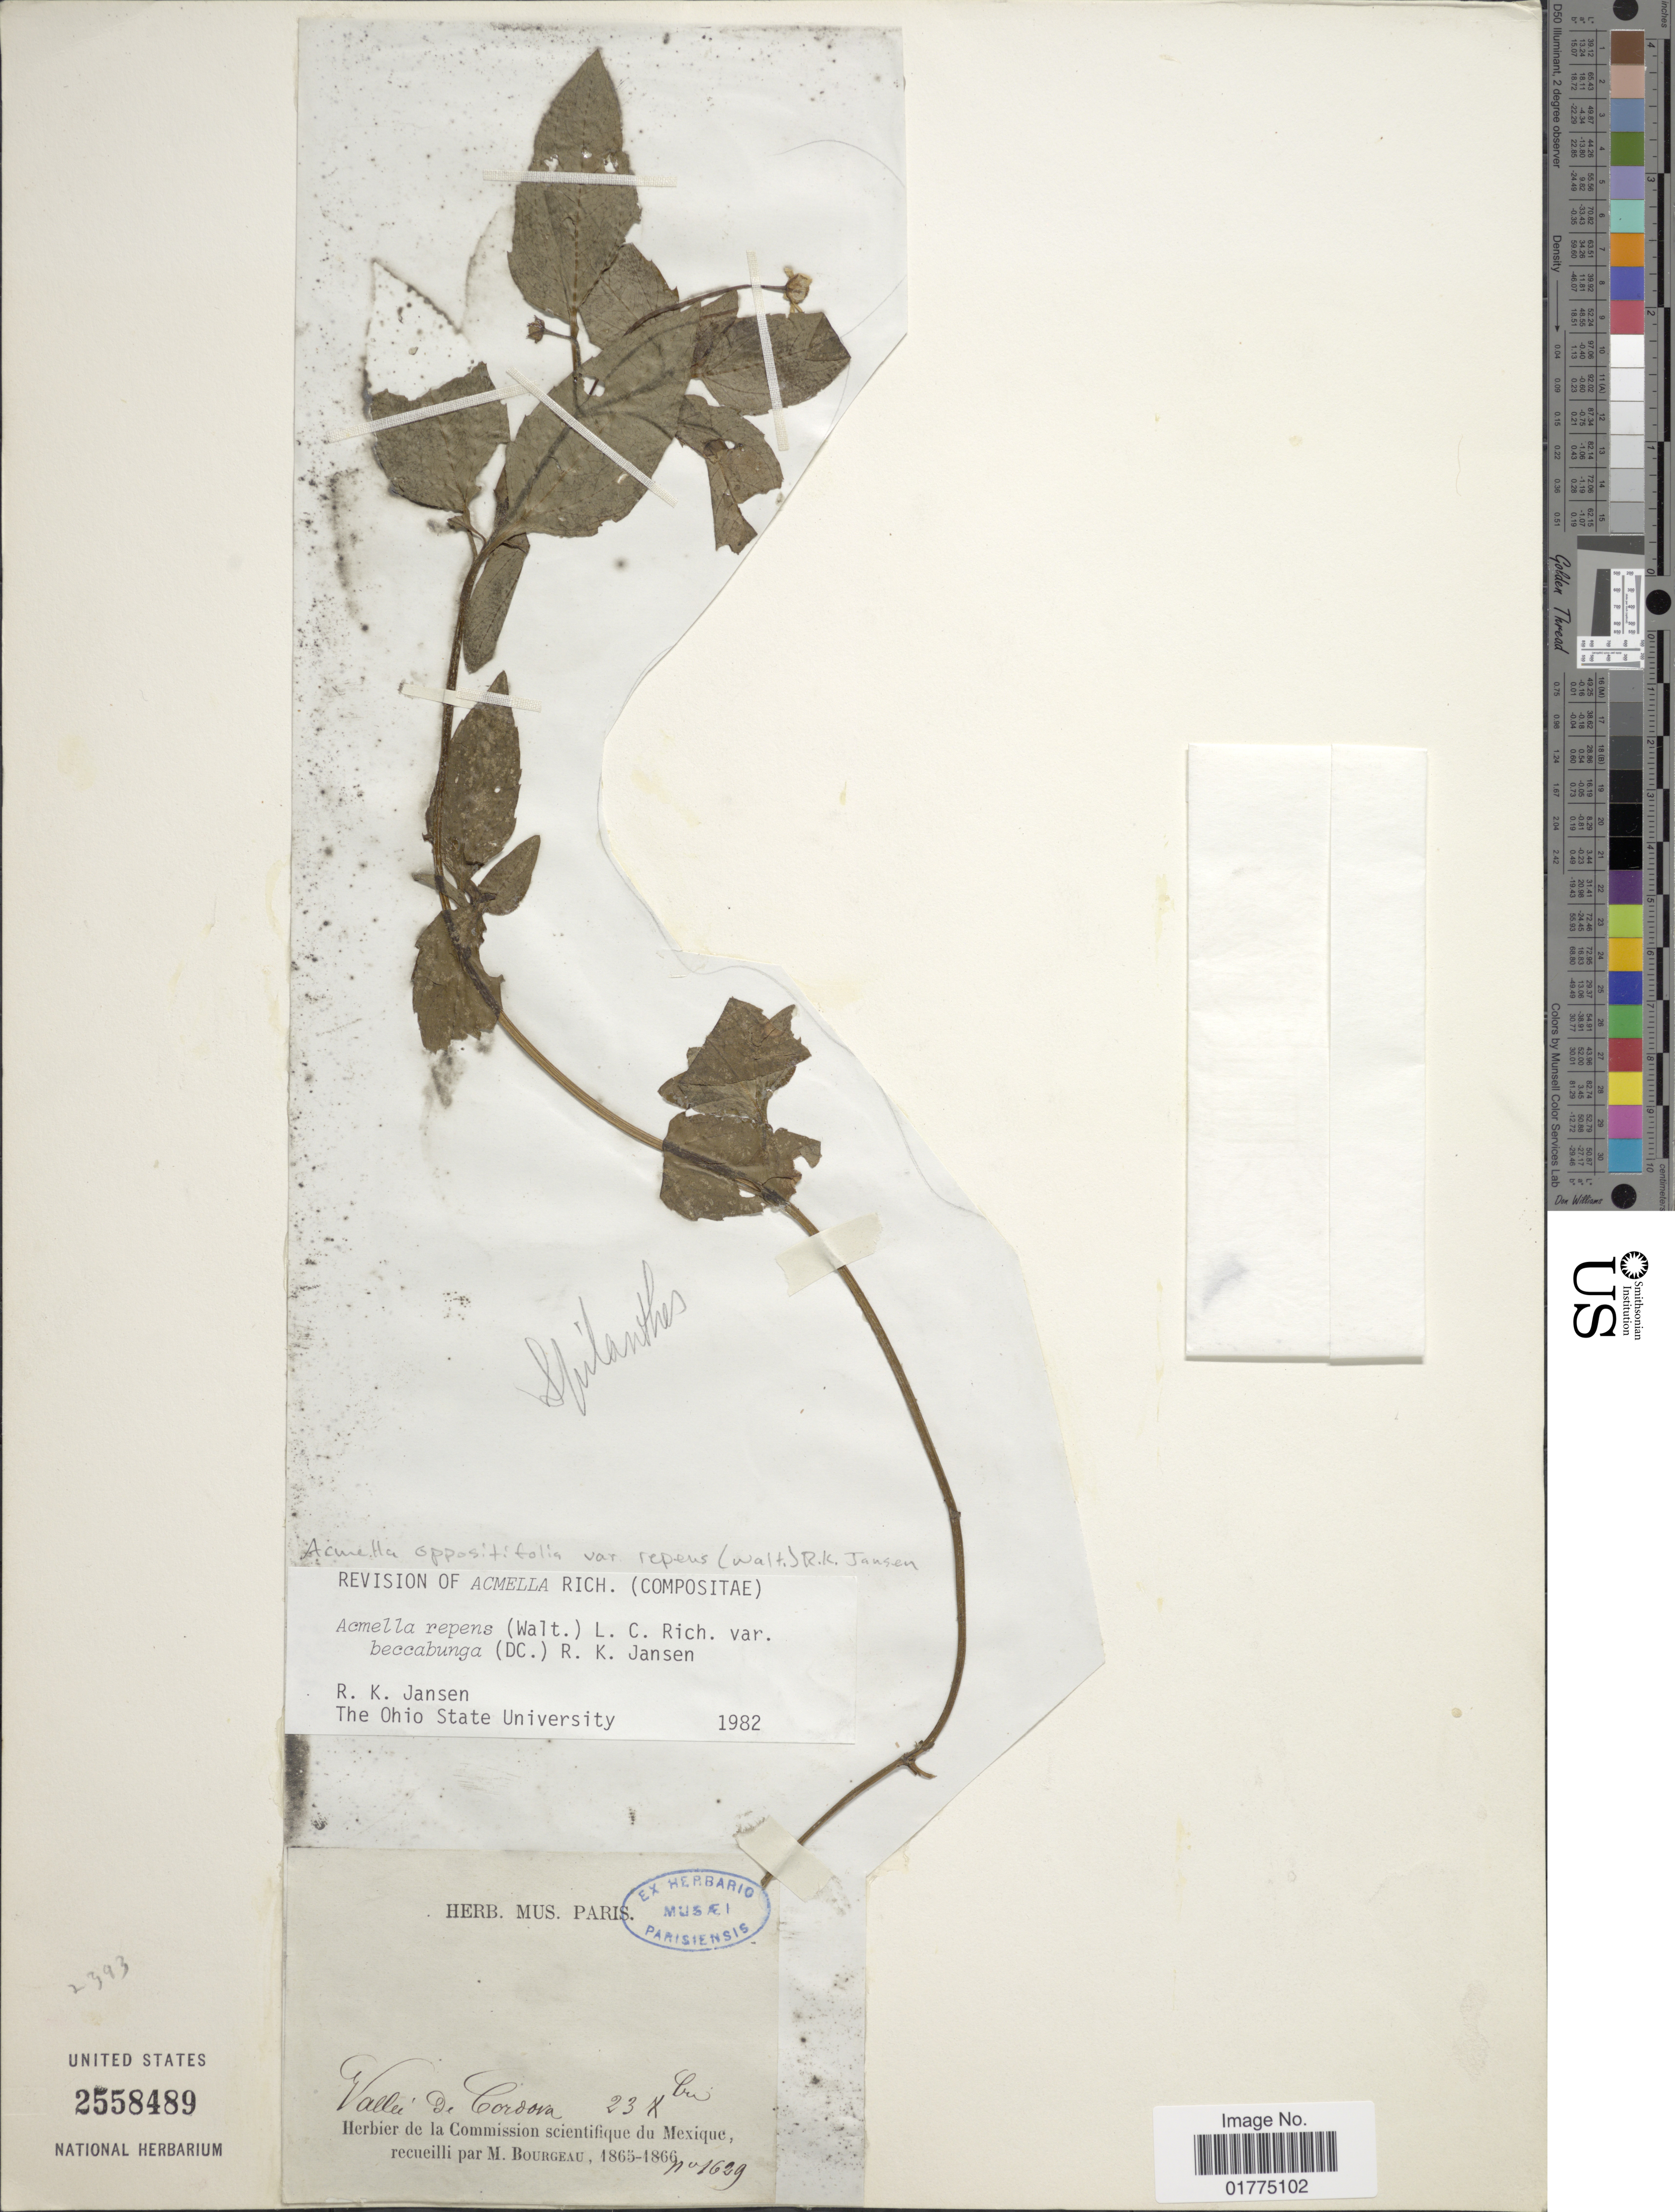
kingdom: Plantae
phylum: Tracheophyta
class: Magnoliopsida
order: Asterales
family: Asteraceae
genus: Acmella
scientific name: Acmella repens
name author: (Walter) Rich.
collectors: M. Bourgeau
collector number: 1629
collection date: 1865-12-23/1866-12-23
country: Mexico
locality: Vallée de Cordova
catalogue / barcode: US 2558489